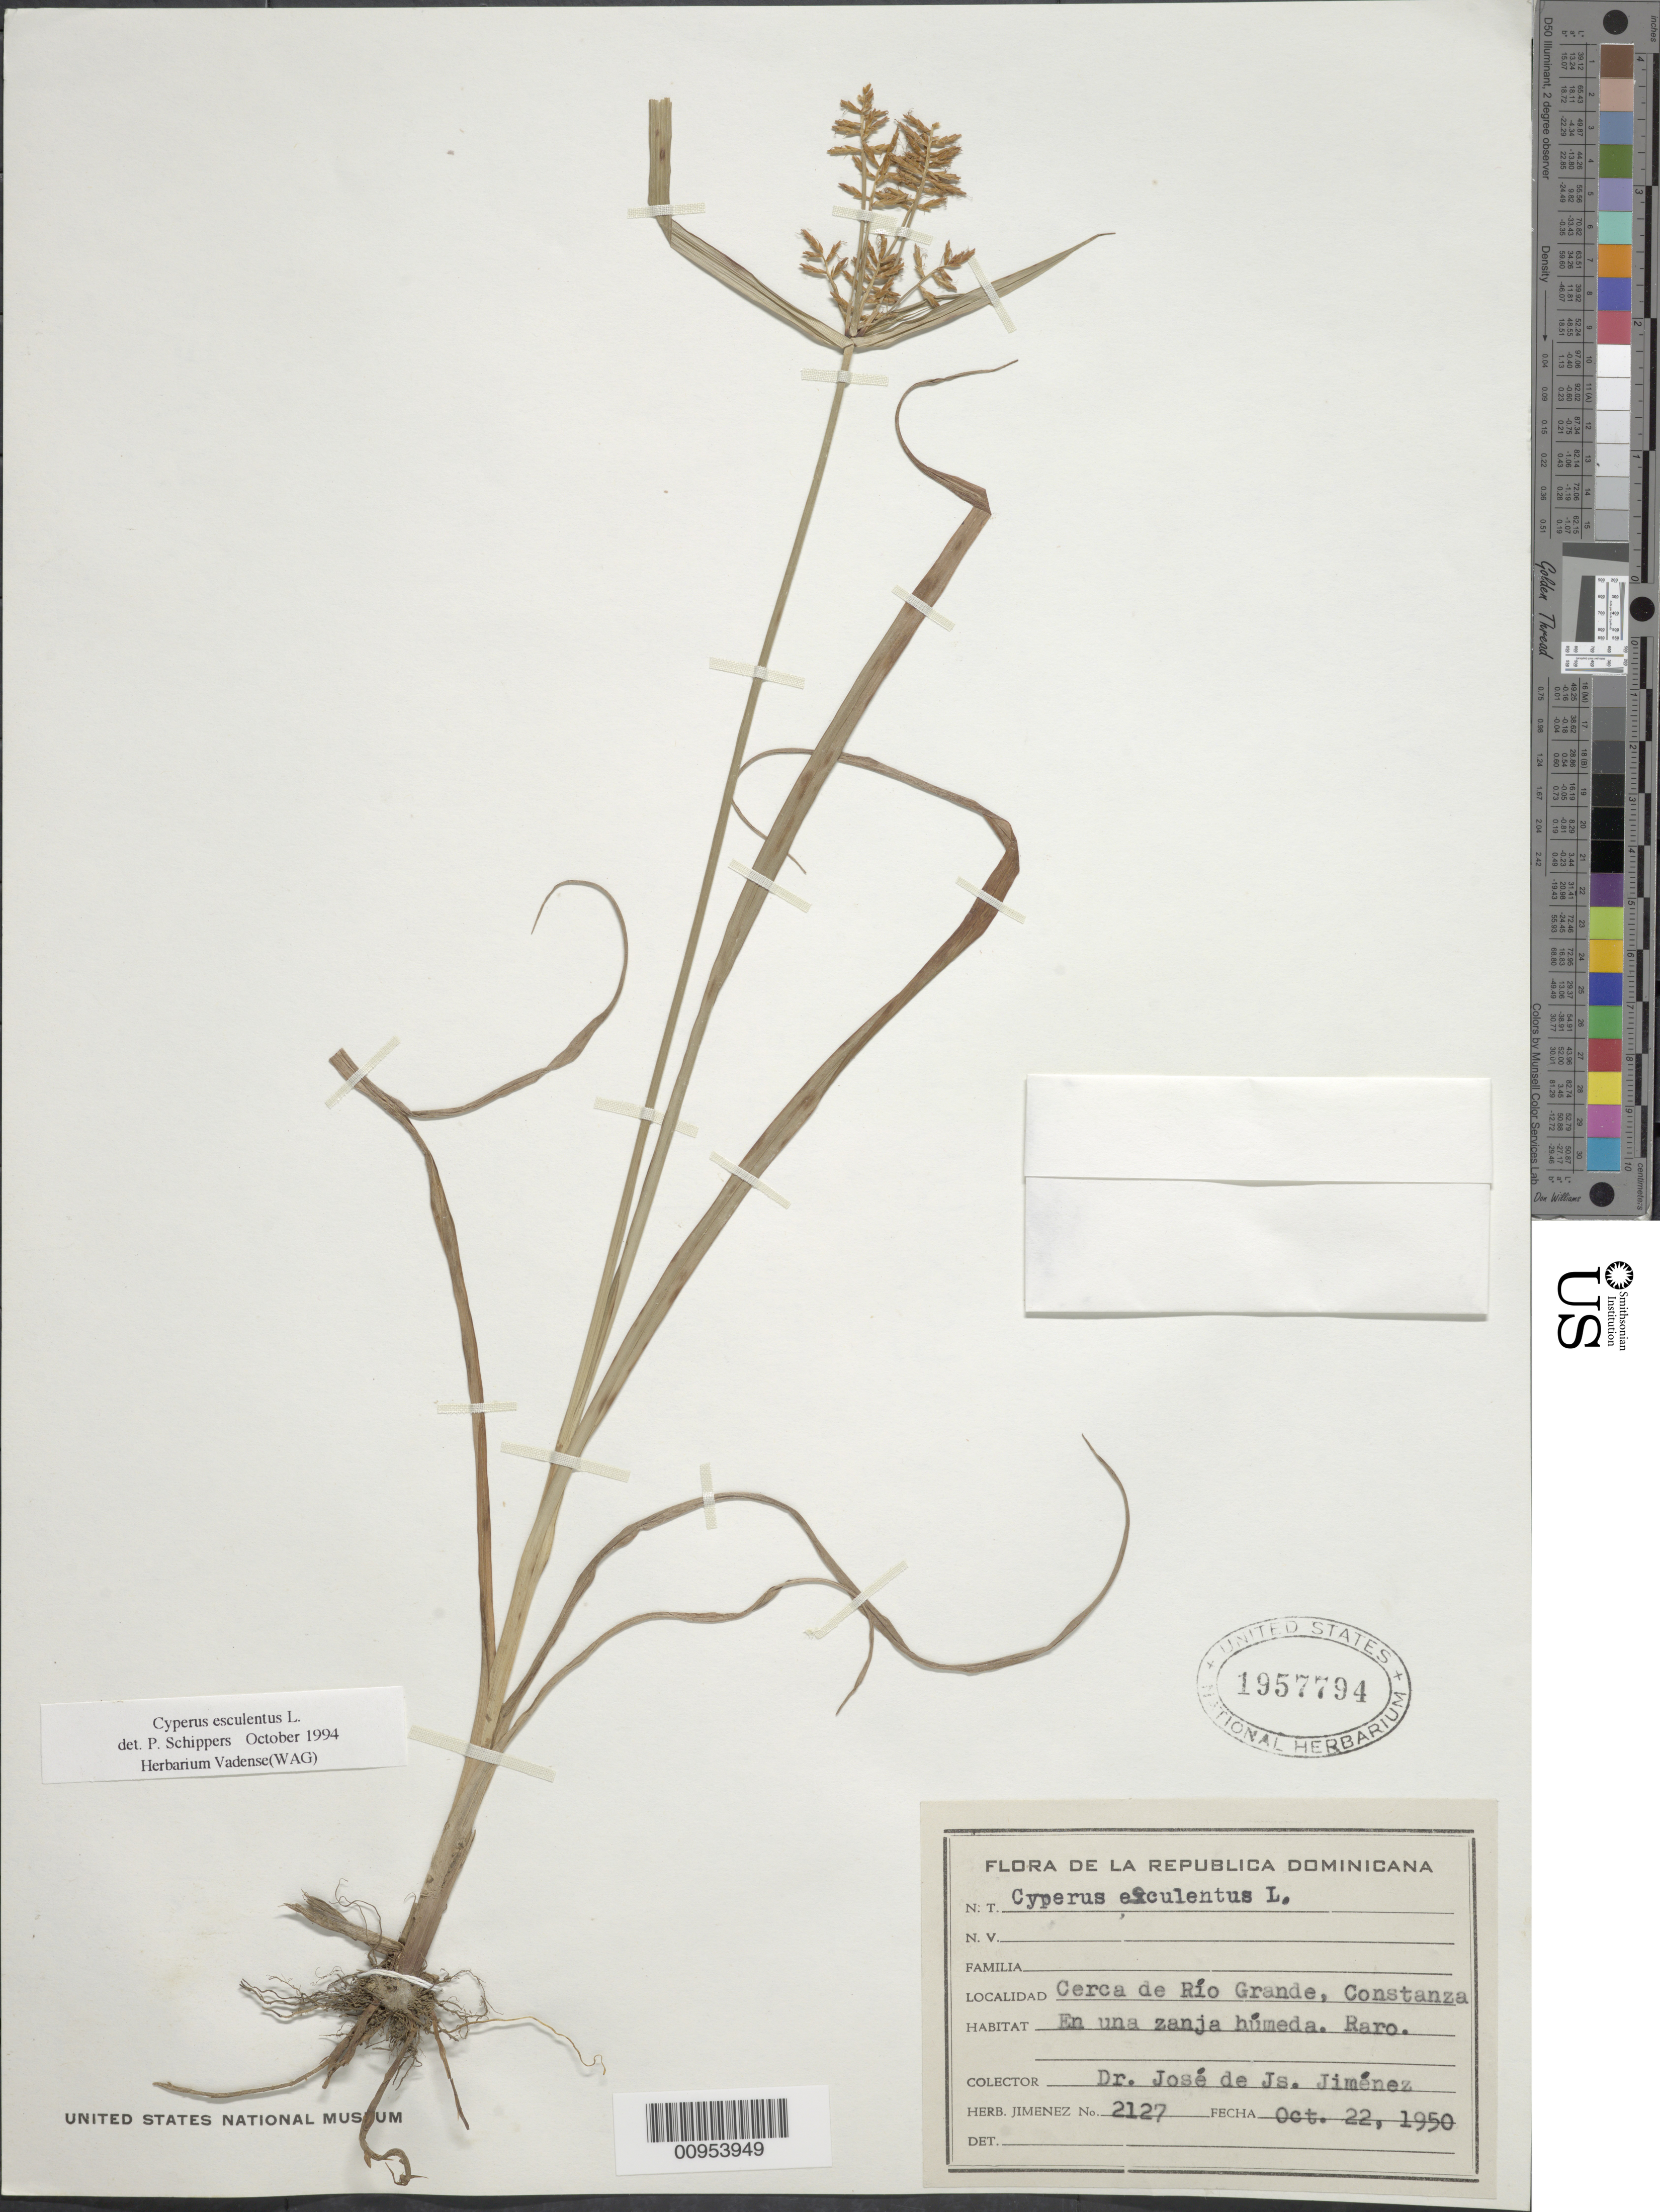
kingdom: Plantae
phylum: Tracheophyta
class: Liliopsida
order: Poales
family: Cyperaceae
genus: Cyperus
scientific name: Cyperus esculentus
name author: L.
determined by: Schippers, P.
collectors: J. J. Jiménez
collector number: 2127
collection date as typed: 22 Oct 1950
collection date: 1950-10-22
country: Dominican Republic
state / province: La Vega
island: Hispaniola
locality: Cerca de Río Grande, Constanza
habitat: En una zanja húmedo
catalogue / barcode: US 1957794